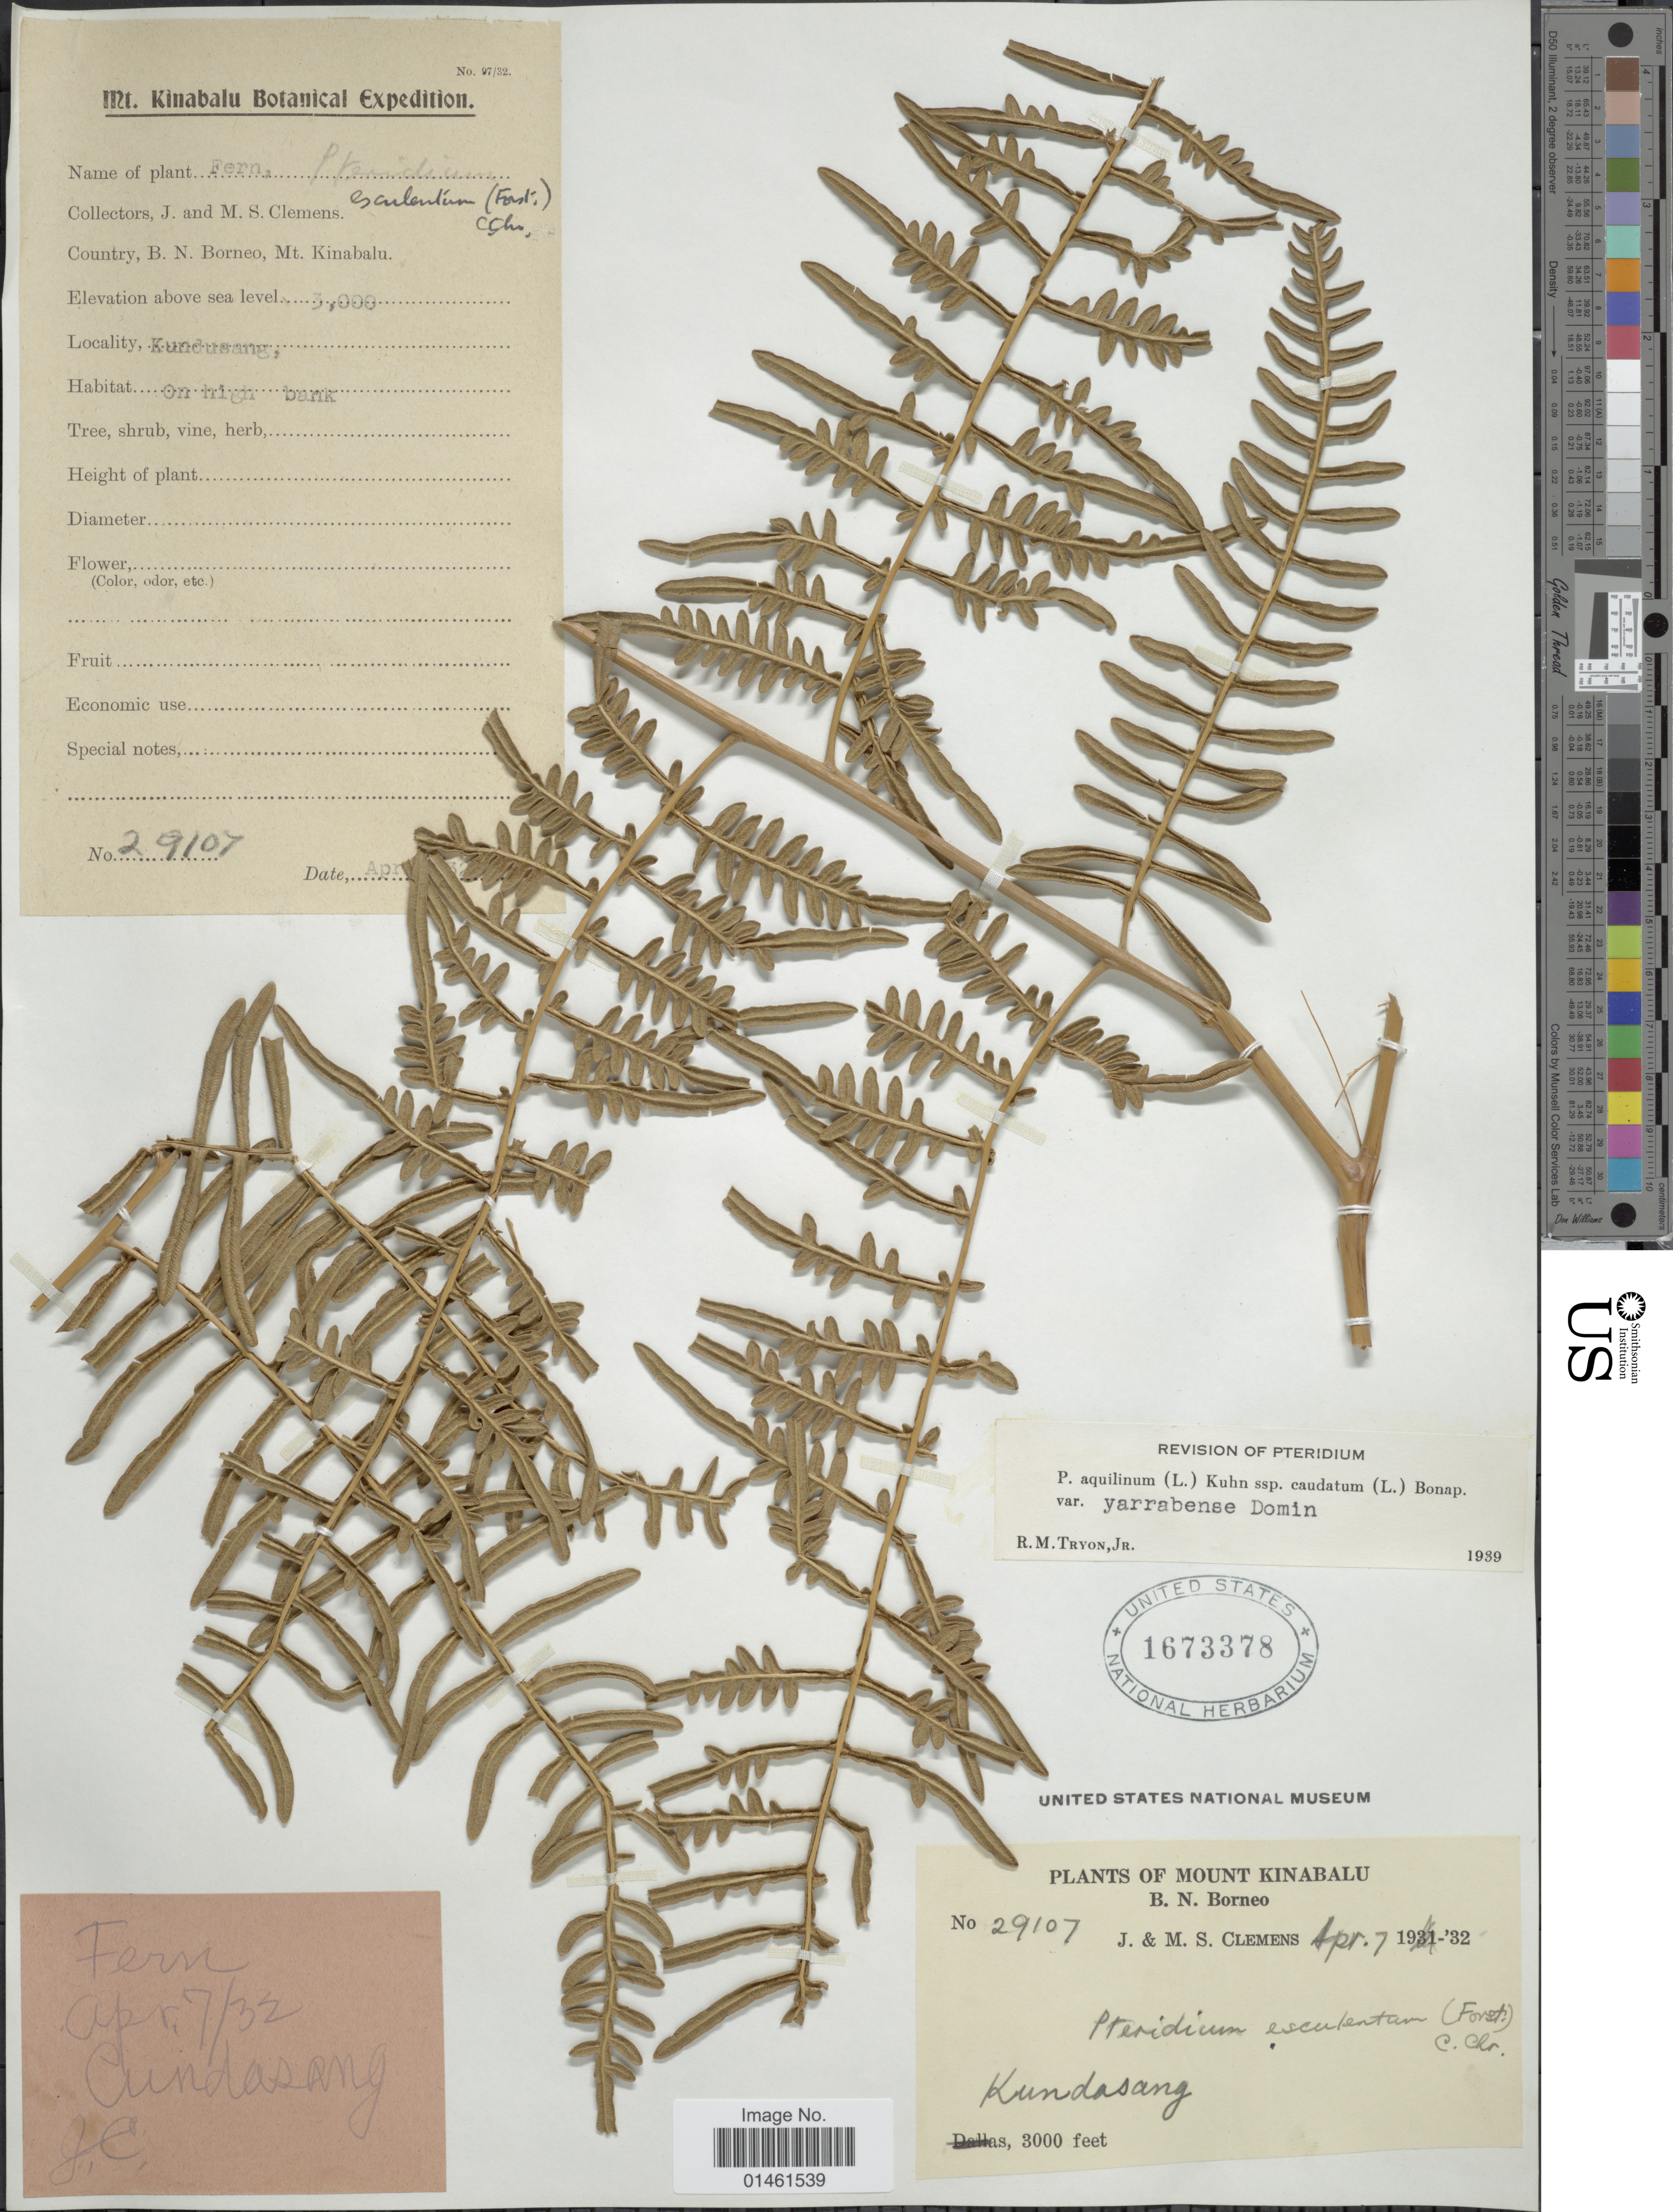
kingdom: Plantae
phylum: Tracheophyta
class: Polypodiopsida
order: Polypodiales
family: Dennstaedtiaceae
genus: Pteridium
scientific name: Pteridium aquilinum var. yarrabense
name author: Domin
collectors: J. Clemens & M. S. Clemens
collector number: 29107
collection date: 1932-04-07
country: Malaysia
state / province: Sabah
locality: Mount Kinabalu, B. N. Borneo, Kundasang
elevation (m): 2743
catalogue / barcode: US 1673378